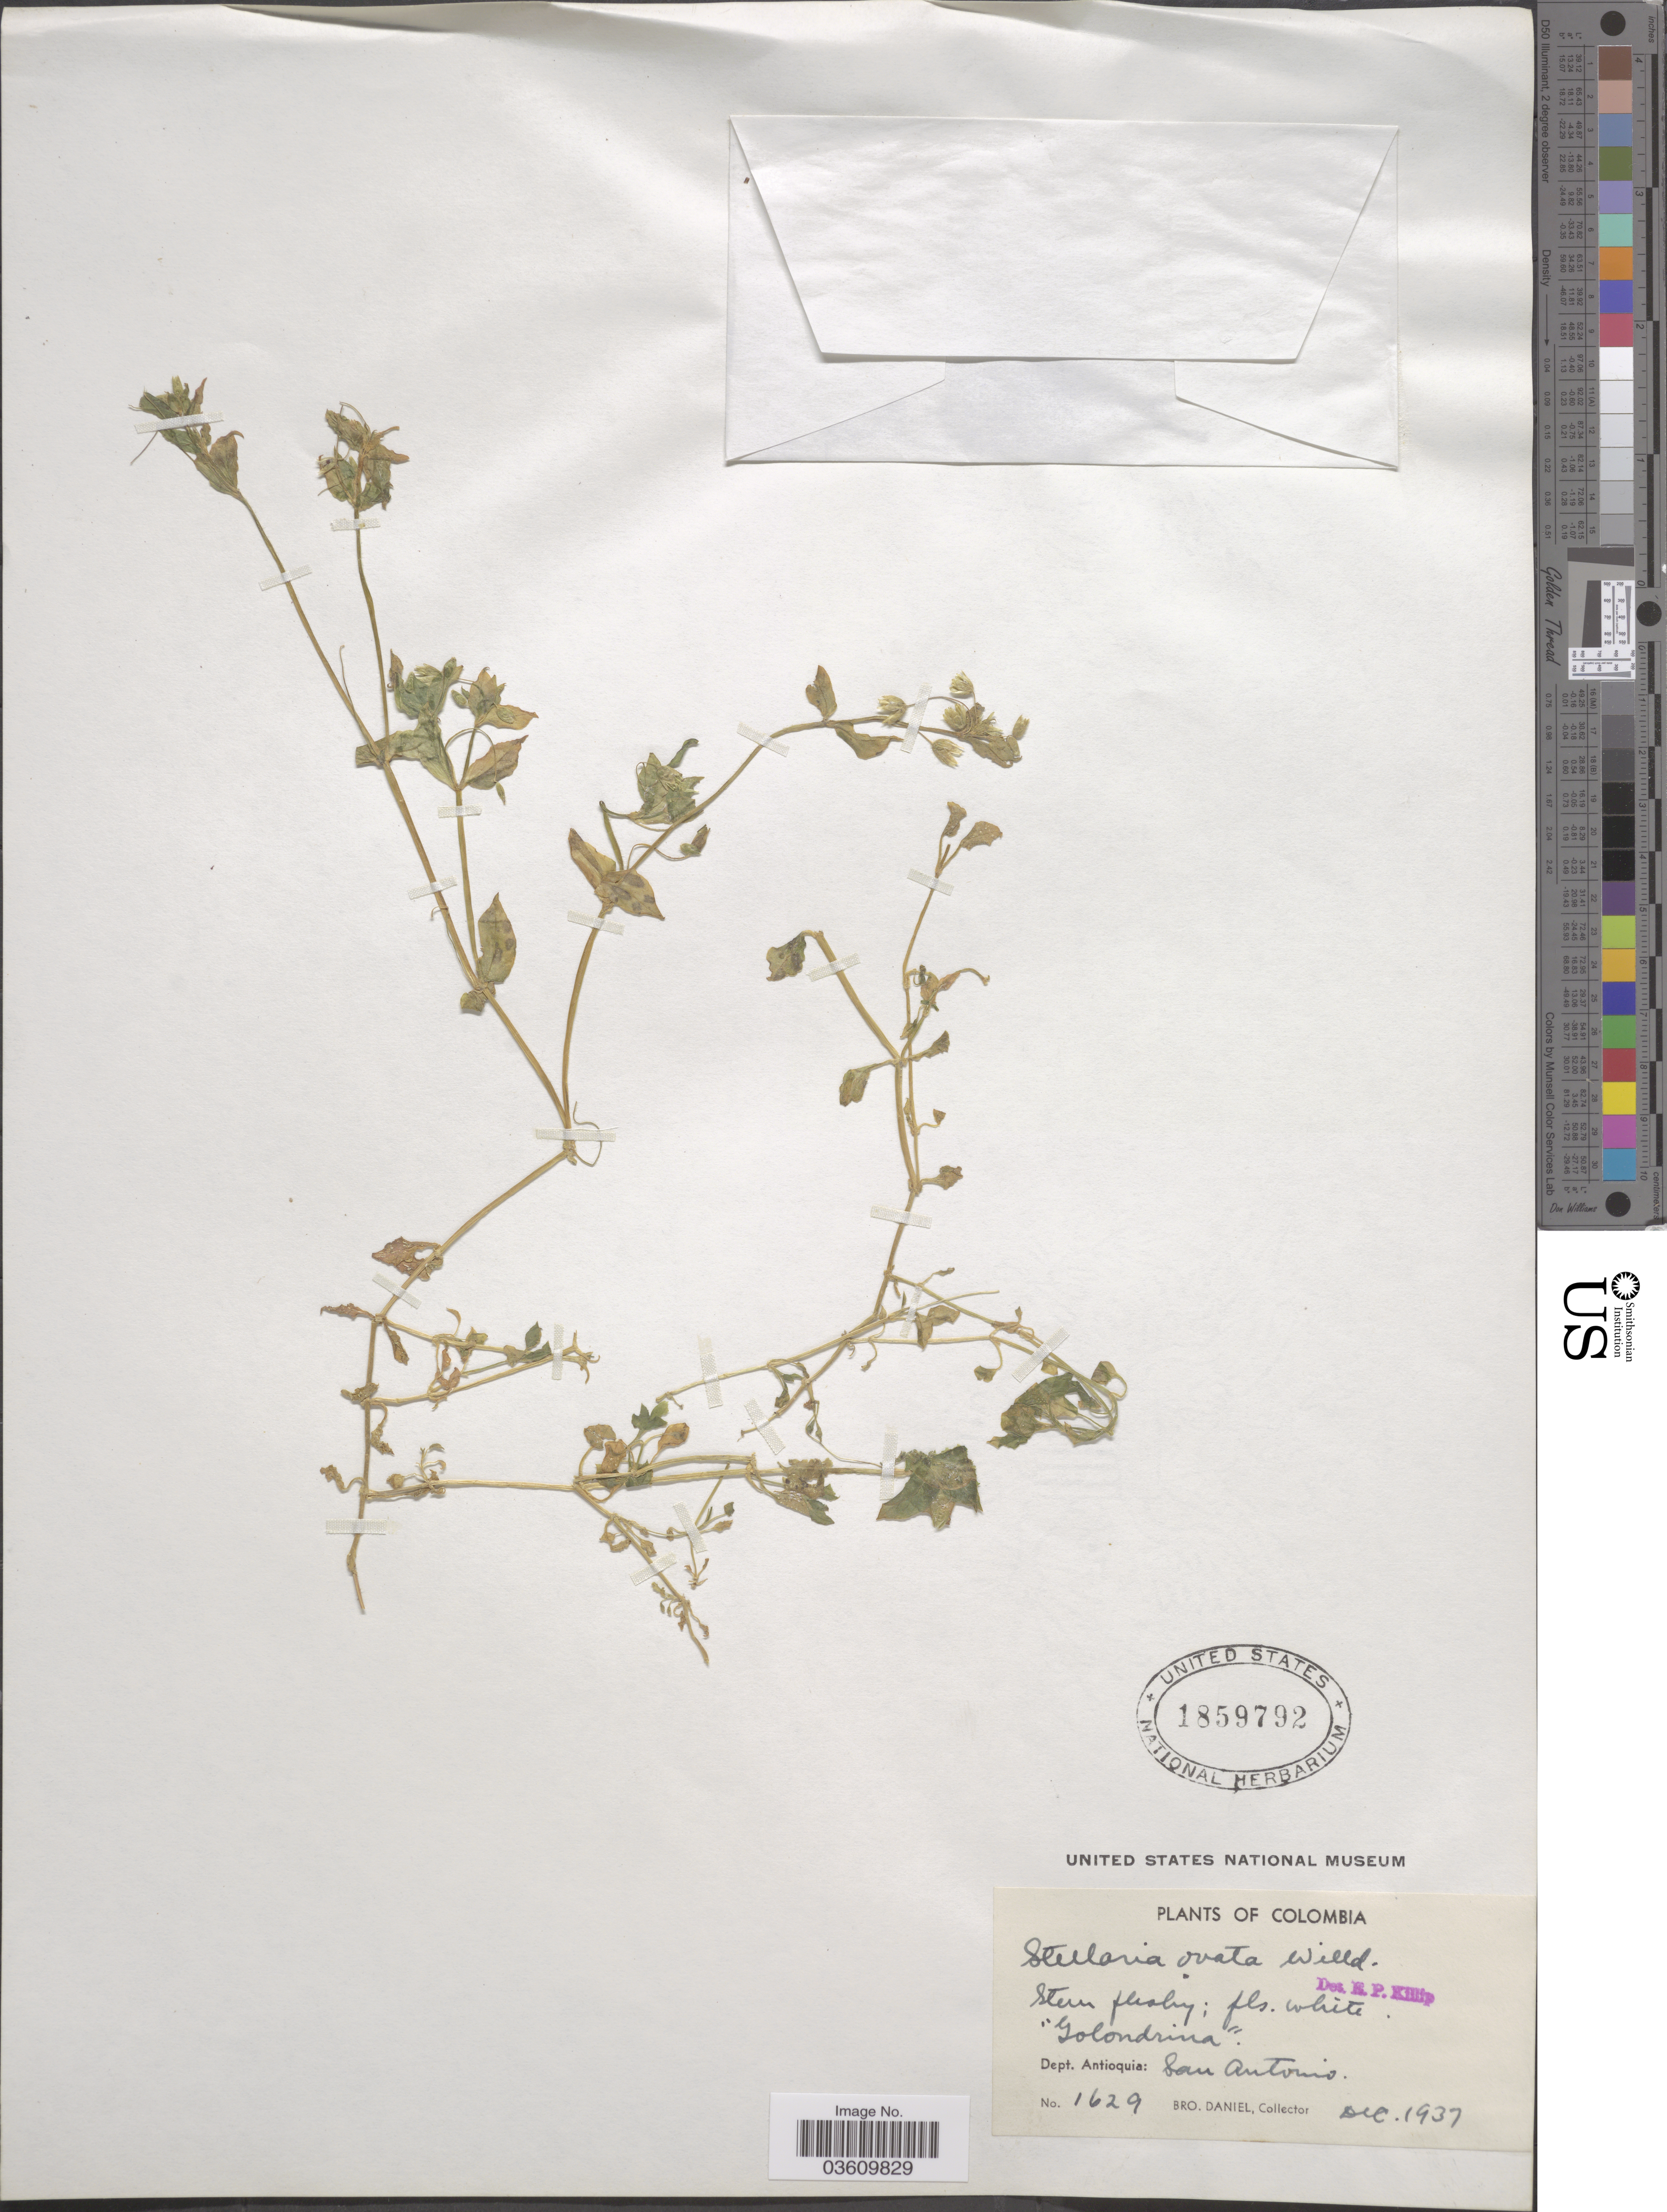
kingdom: Plantae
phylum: Tracheophyta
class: Magnoliopsida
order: Caryophyllales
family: Caryophyllaceae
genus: Stellaria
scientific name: Stellaria ovata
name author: Willd.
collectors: Bro. Daniel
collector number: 1629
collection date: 1937-12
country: Colombia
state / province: Antioquia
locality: Dept. Antioquia: San Antonio.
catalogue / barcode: US 1859792